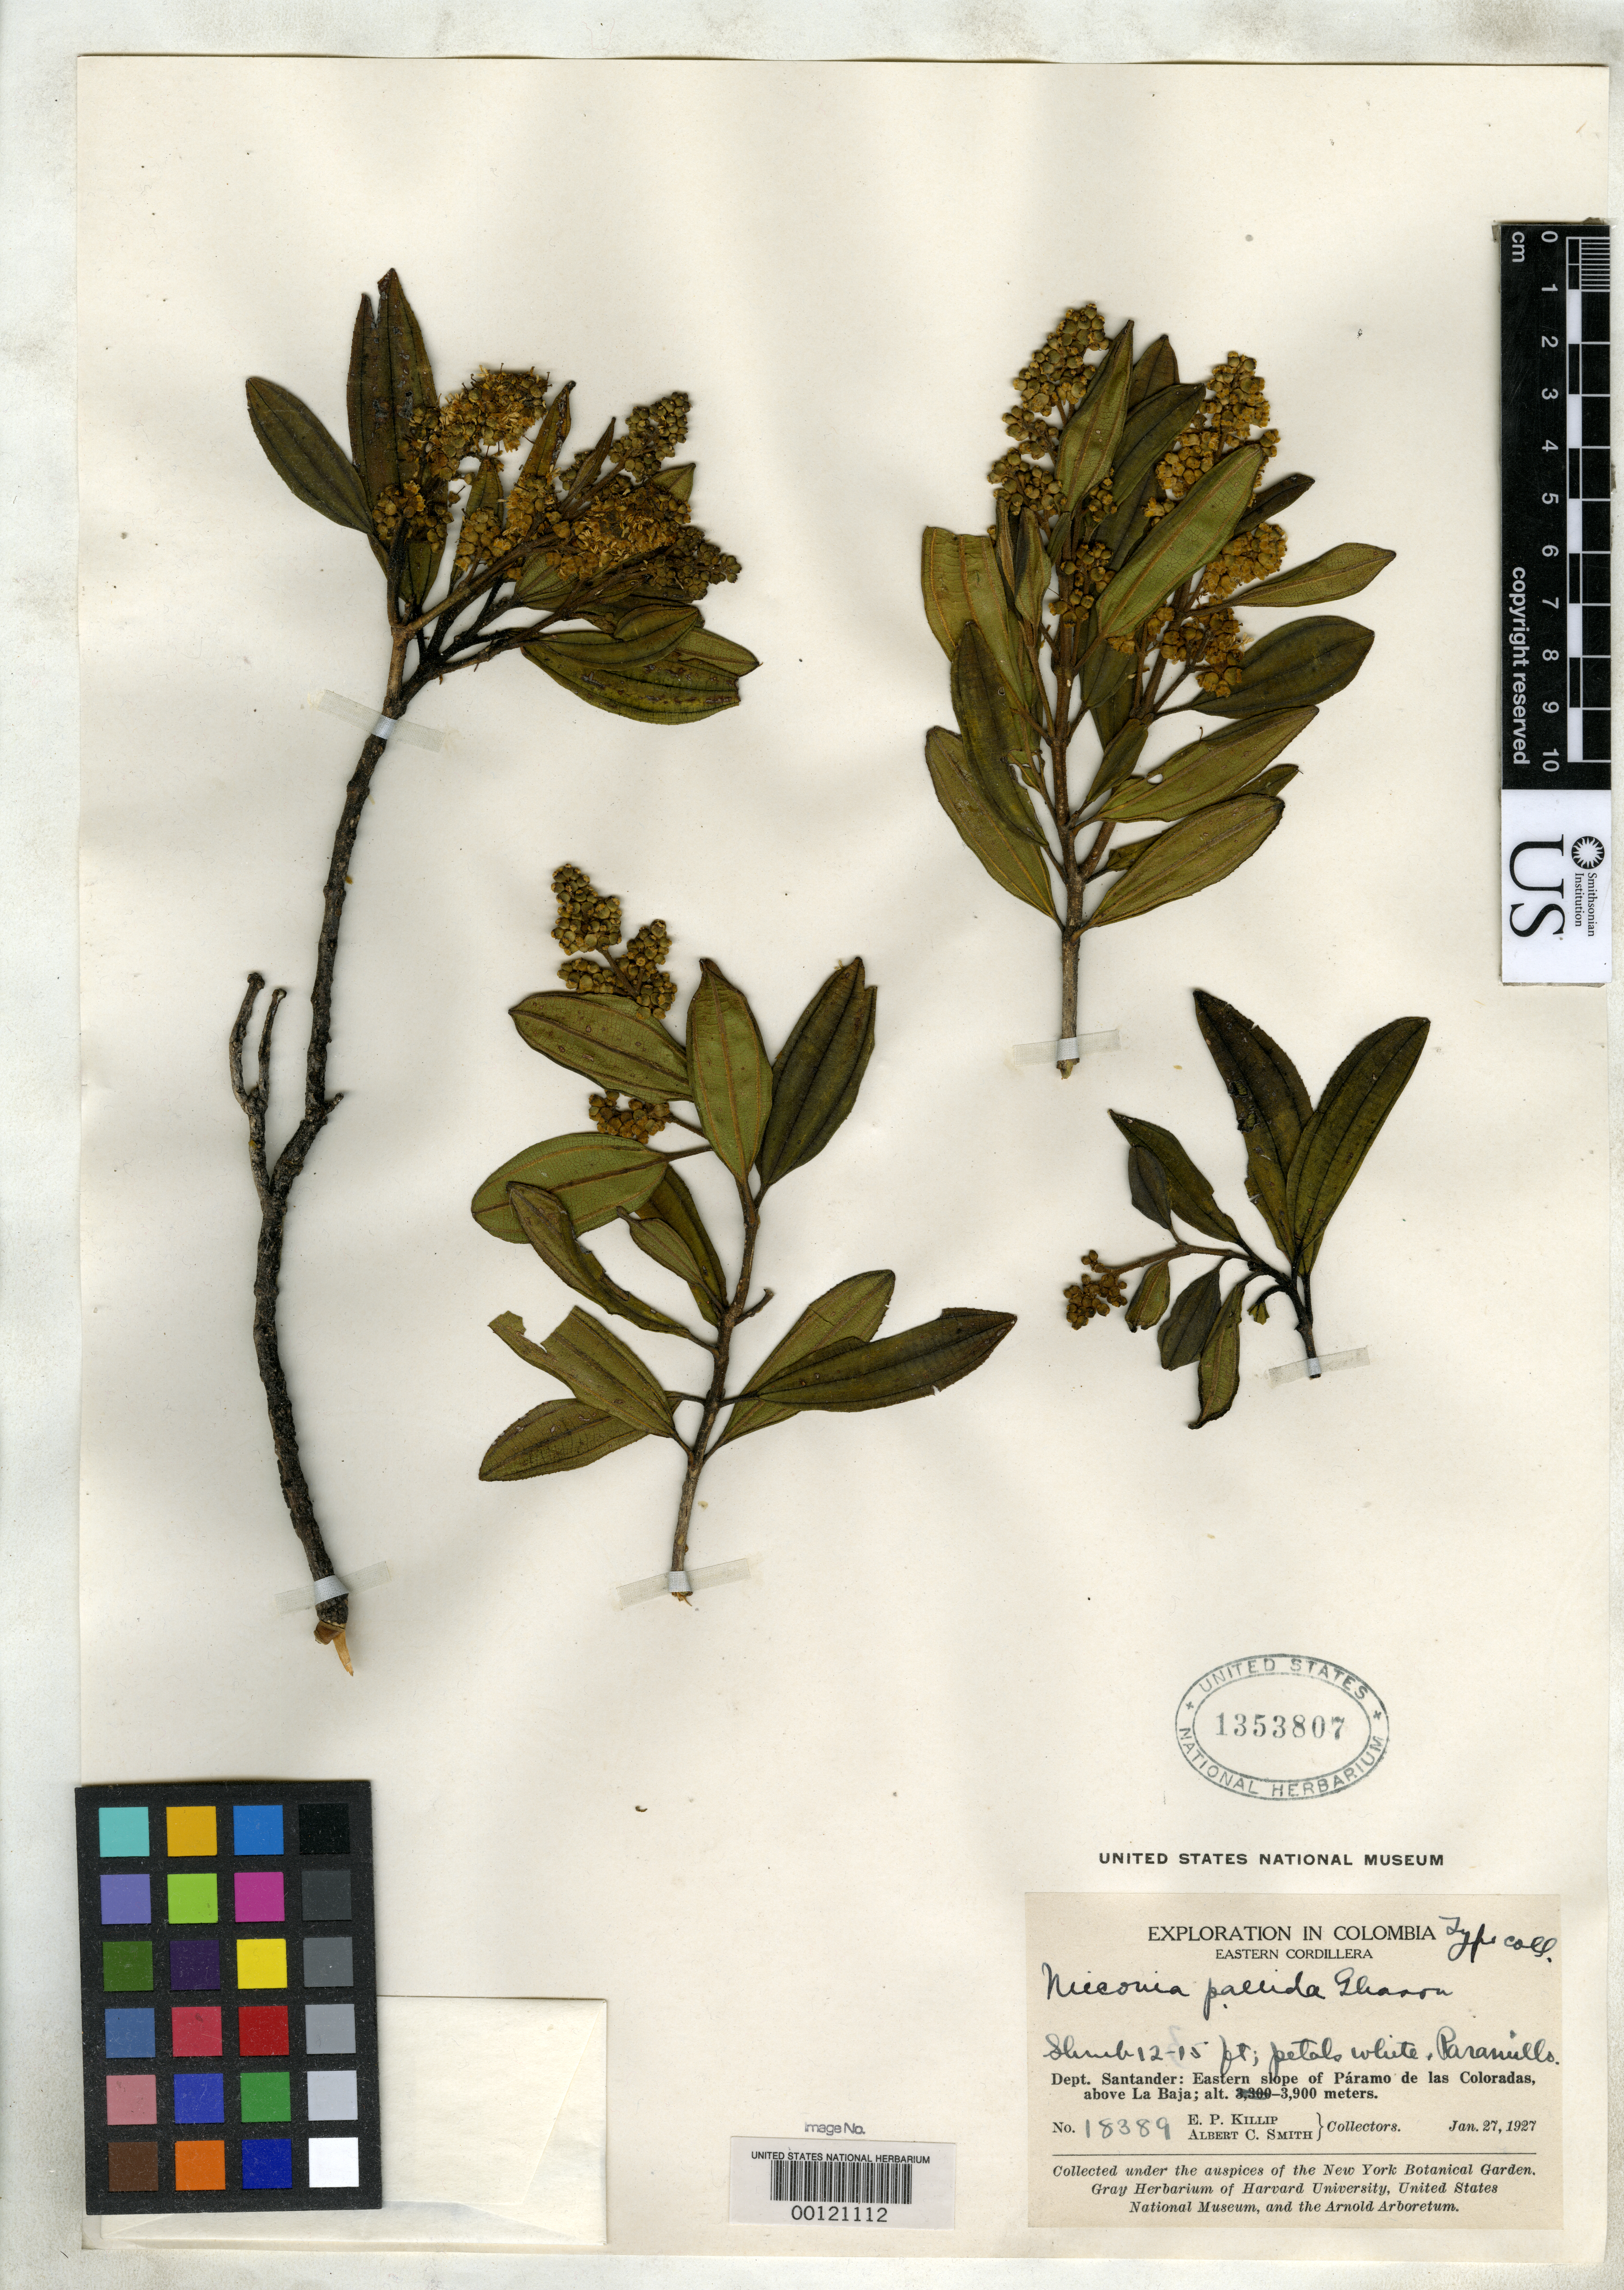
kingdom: Plantae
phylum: Tracheophyta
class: Magnoliopsida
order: Myrtales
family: Melastomataceae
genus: Miconia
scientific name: Miconia pallida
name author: Gleason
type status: Isotype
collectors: E. P. Killip & A. C. Smith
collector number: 18389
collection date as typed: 27 Jan 1927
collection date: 1927-01-27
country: Colombia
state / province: Santander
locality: E slope of Paramo de Las Coloradas, above La Baja.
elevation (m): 3900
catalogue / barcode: US 1353807